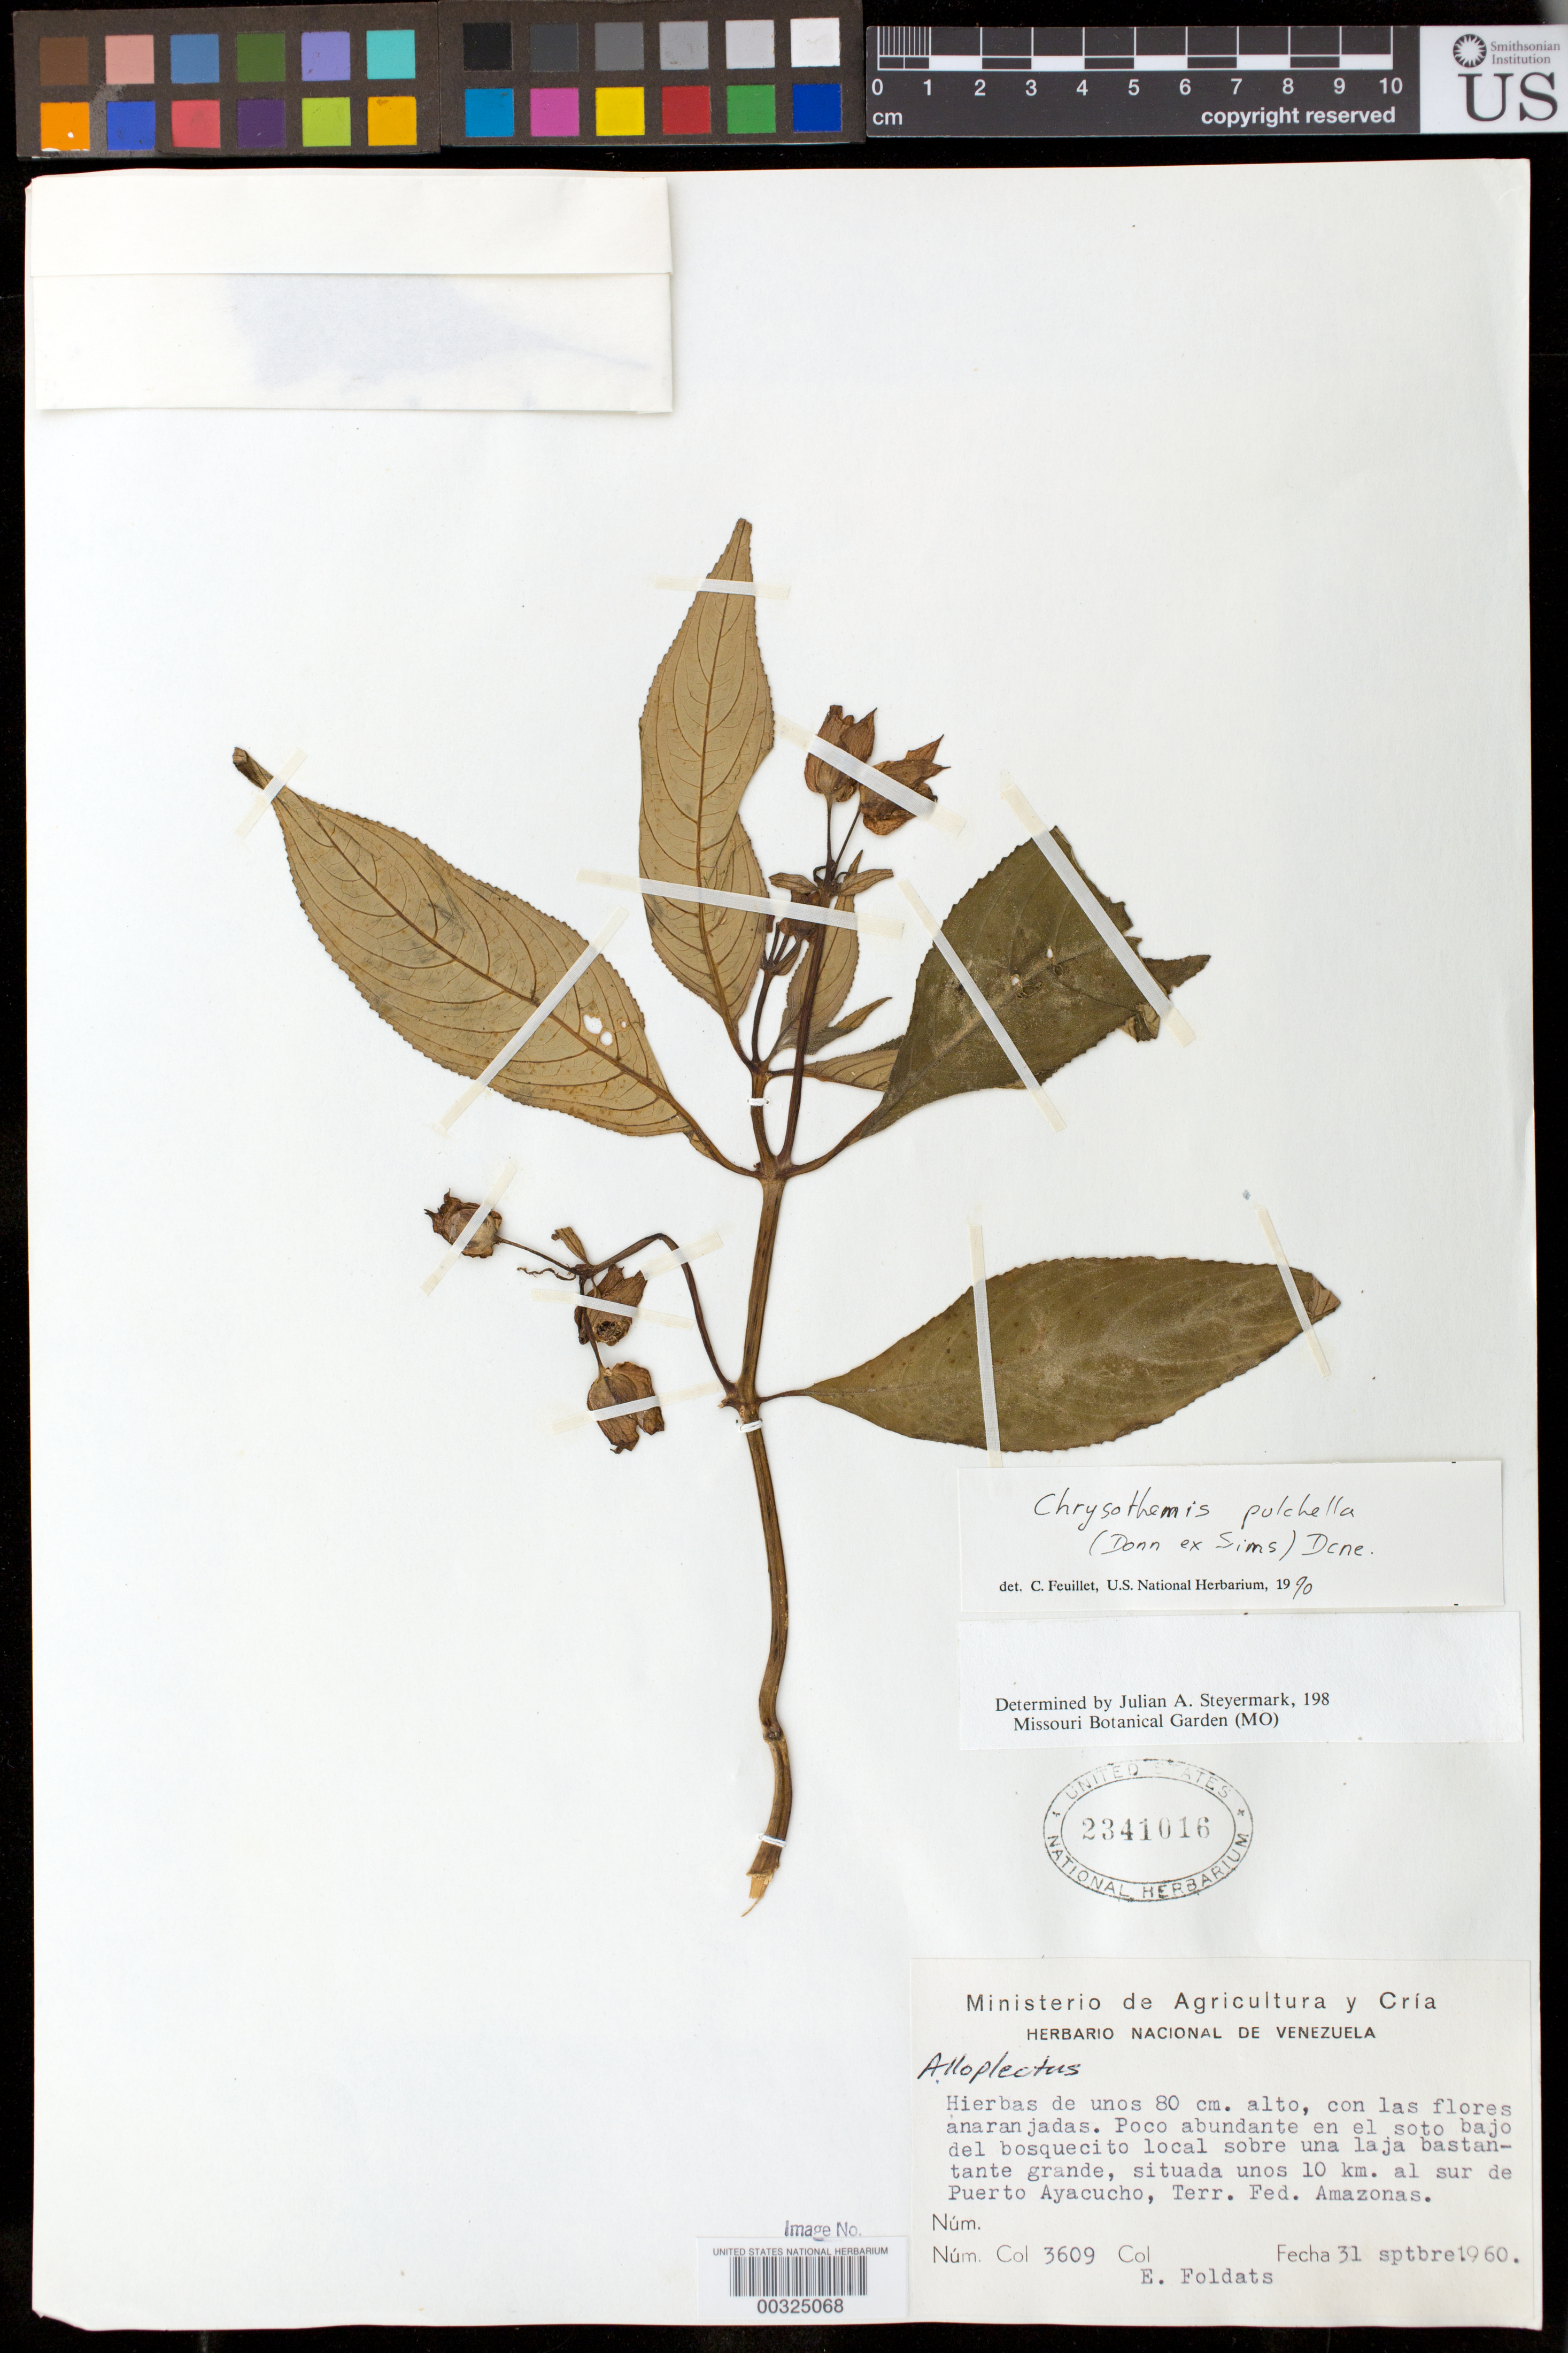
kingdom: Plantae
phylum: Tracheophyta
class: Magnoliopsida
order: Lamiales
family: Gesneriaceae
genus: Chrysothemis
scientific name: Chrysothemis pulchella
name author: (Donn ex Sims) Decne.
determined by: Feuillet, C.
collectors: E. Fturj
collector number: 3609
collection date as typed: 30 Sep 1960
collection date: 1960-09-30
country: Venezuela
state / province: Amazonas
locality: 10 km S of Puerto Ayacucho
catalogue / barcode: US 2341016